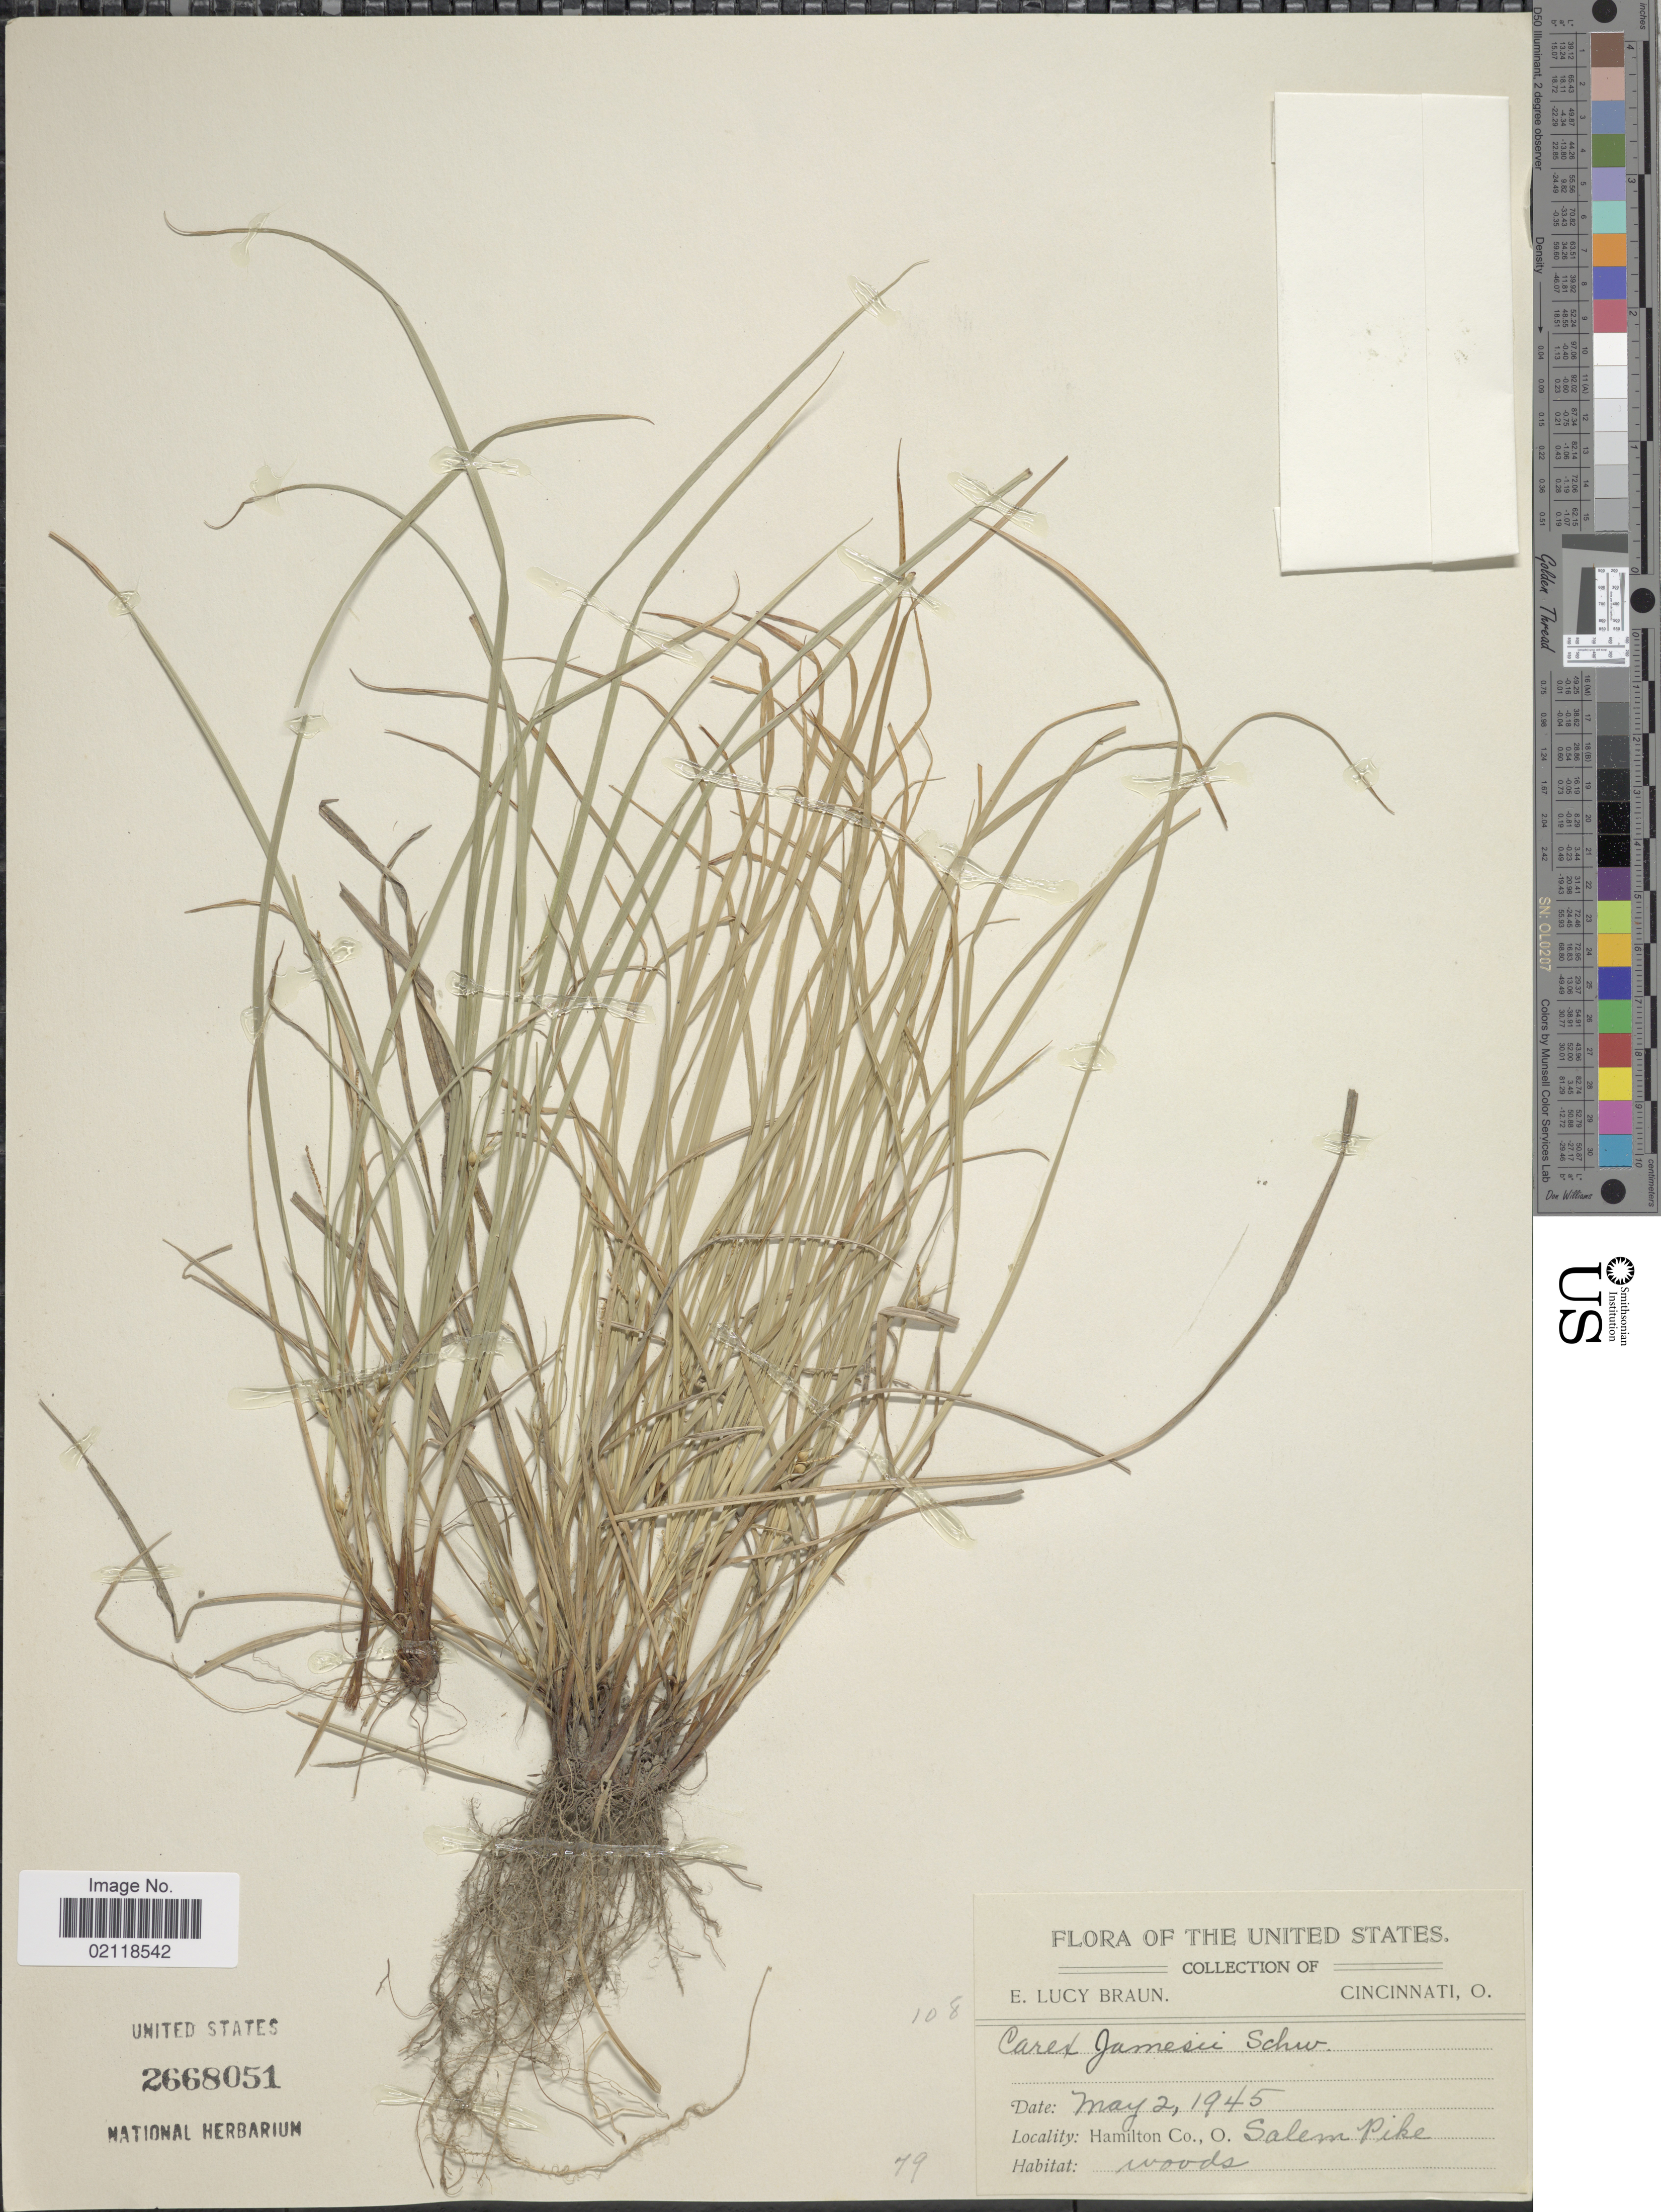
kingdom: Plantae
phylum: Tracheophyta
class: Liliopsida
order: Poales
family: Cyperaceae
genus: Carex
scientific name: Carex jamesii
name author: Schwein.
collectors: E. L. Braun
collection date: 1945-05-02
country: United States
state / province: Ohio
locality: Hamilton Co., Salem Pike, woods.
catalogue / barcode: US 2668051